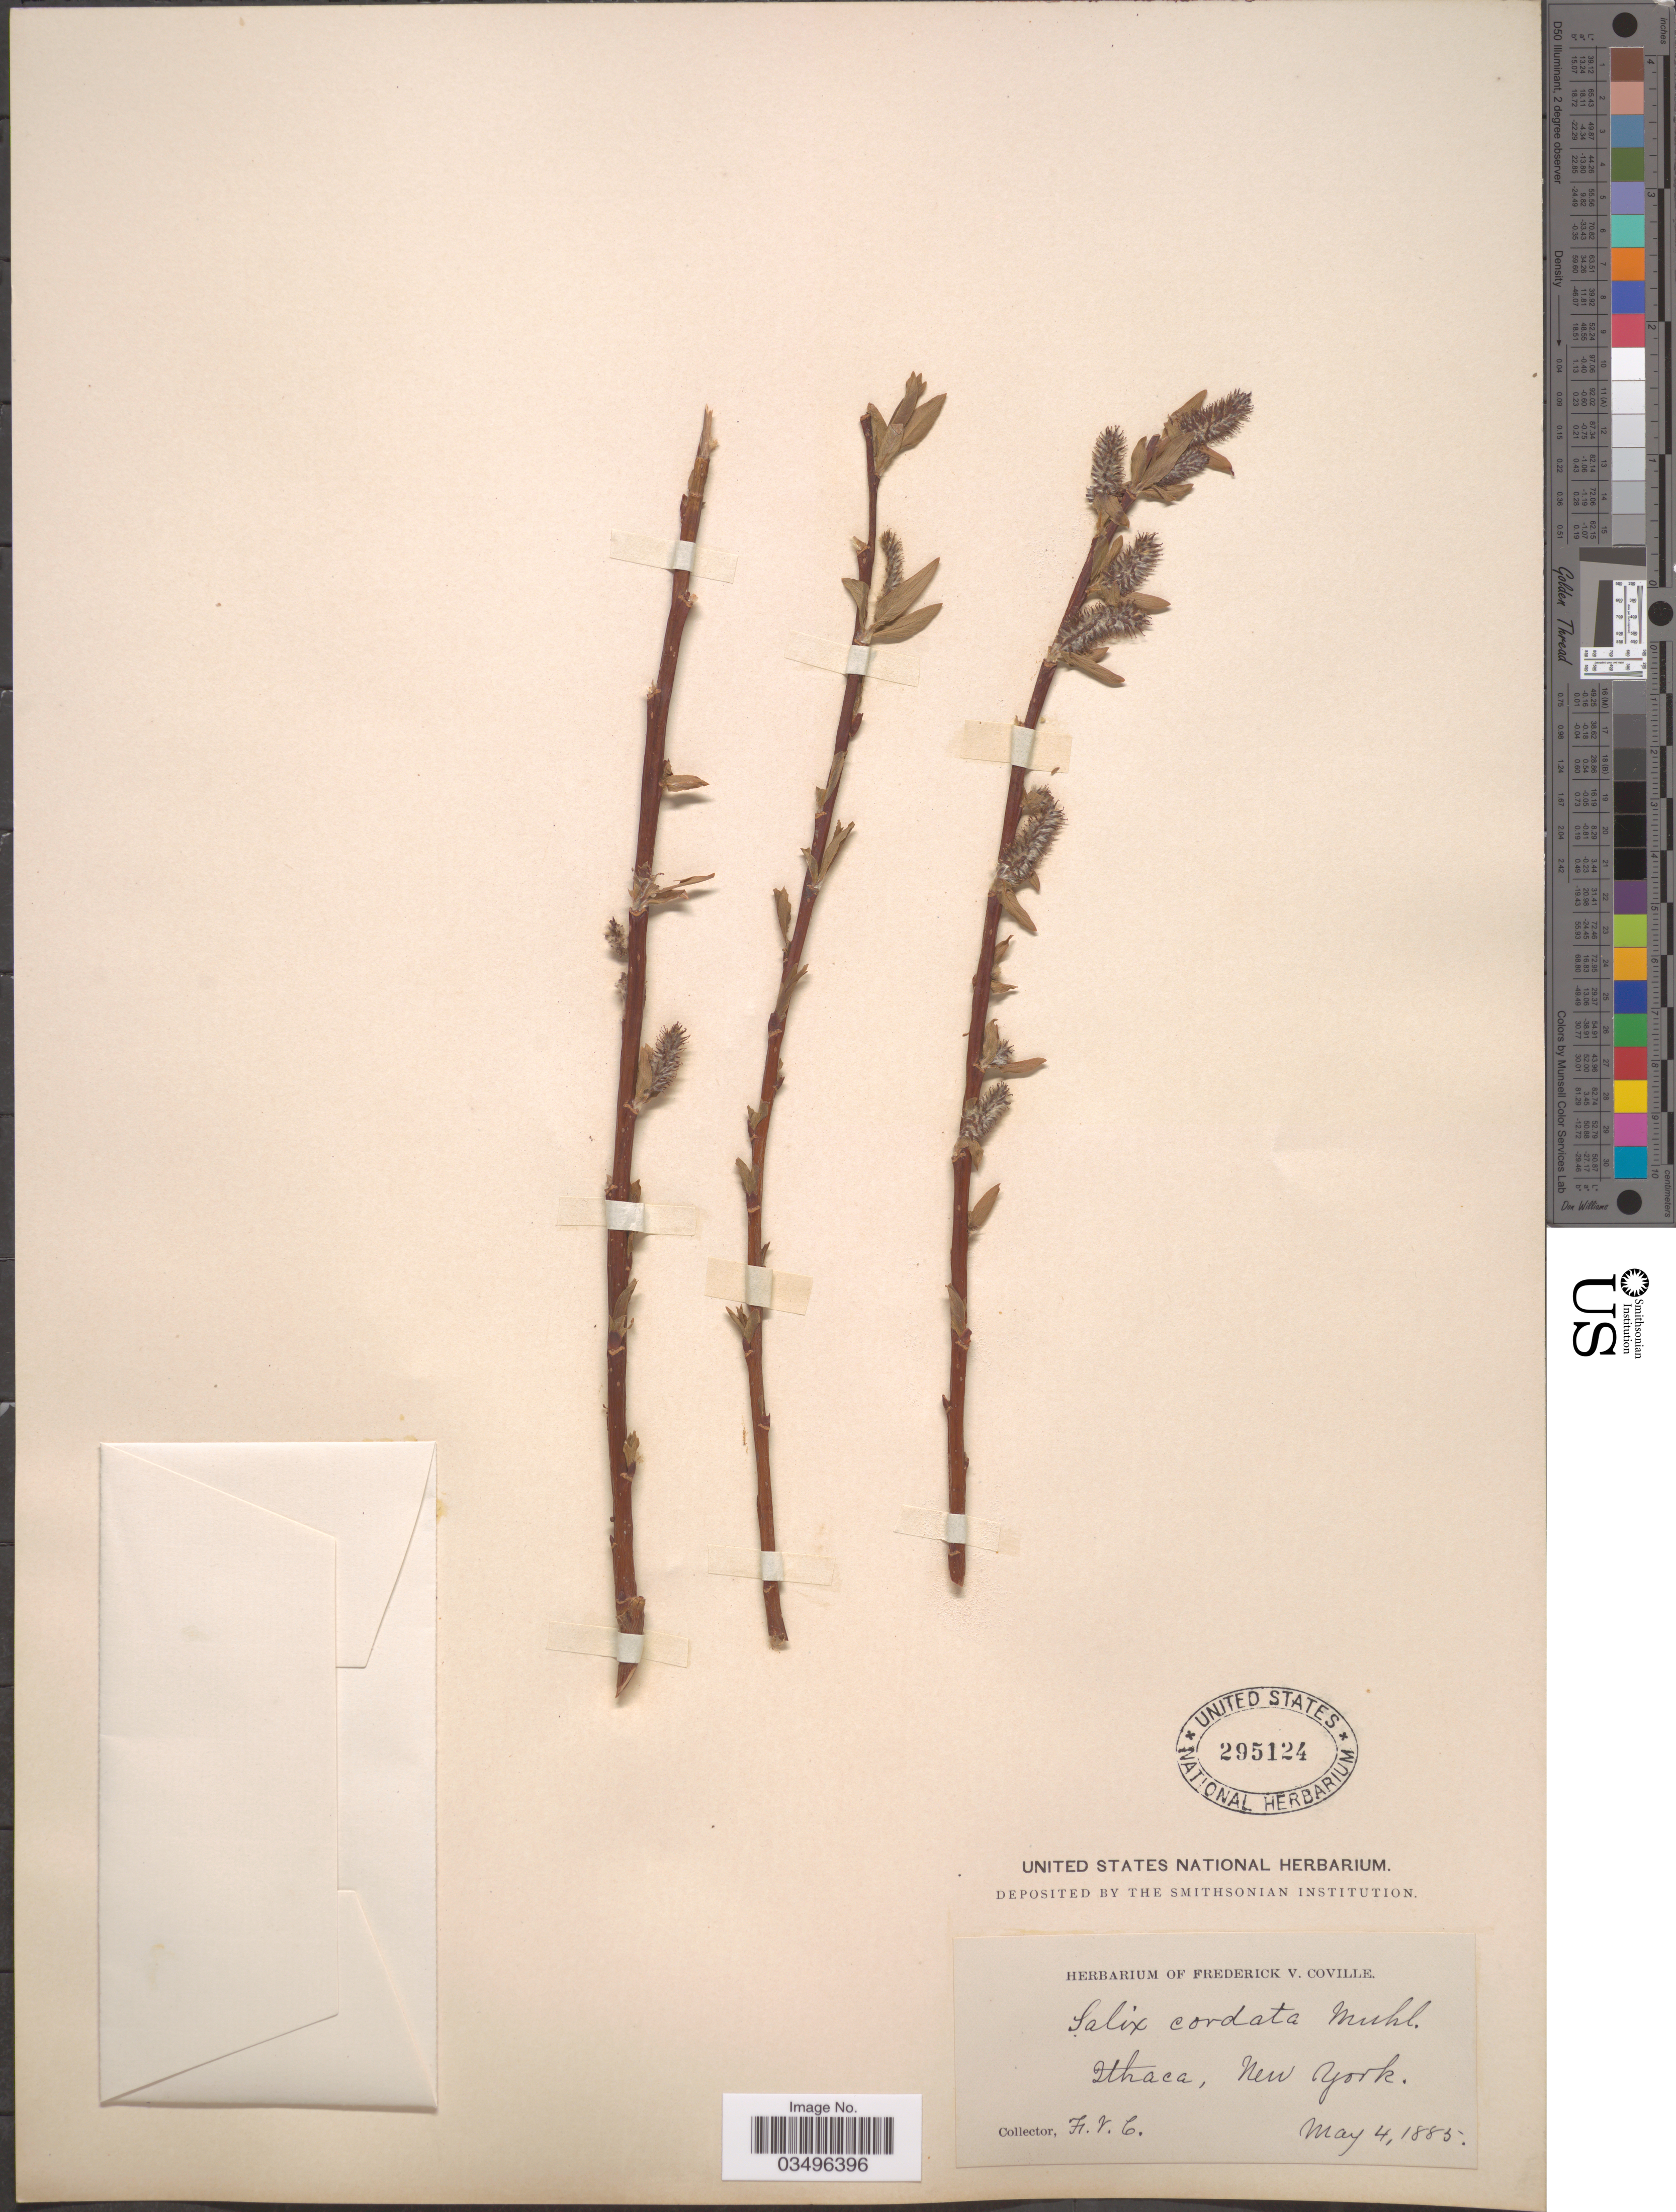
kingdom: Plantae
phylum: Tracheophyta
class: Magnoliopsida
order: Malpighiales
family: Salicaceae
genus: Salix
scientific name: Salix cordata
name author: Michx.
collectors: F. V. Coville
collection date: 1885-05-04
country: United States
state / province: New York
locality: Ithaca.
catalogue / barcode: US 295124